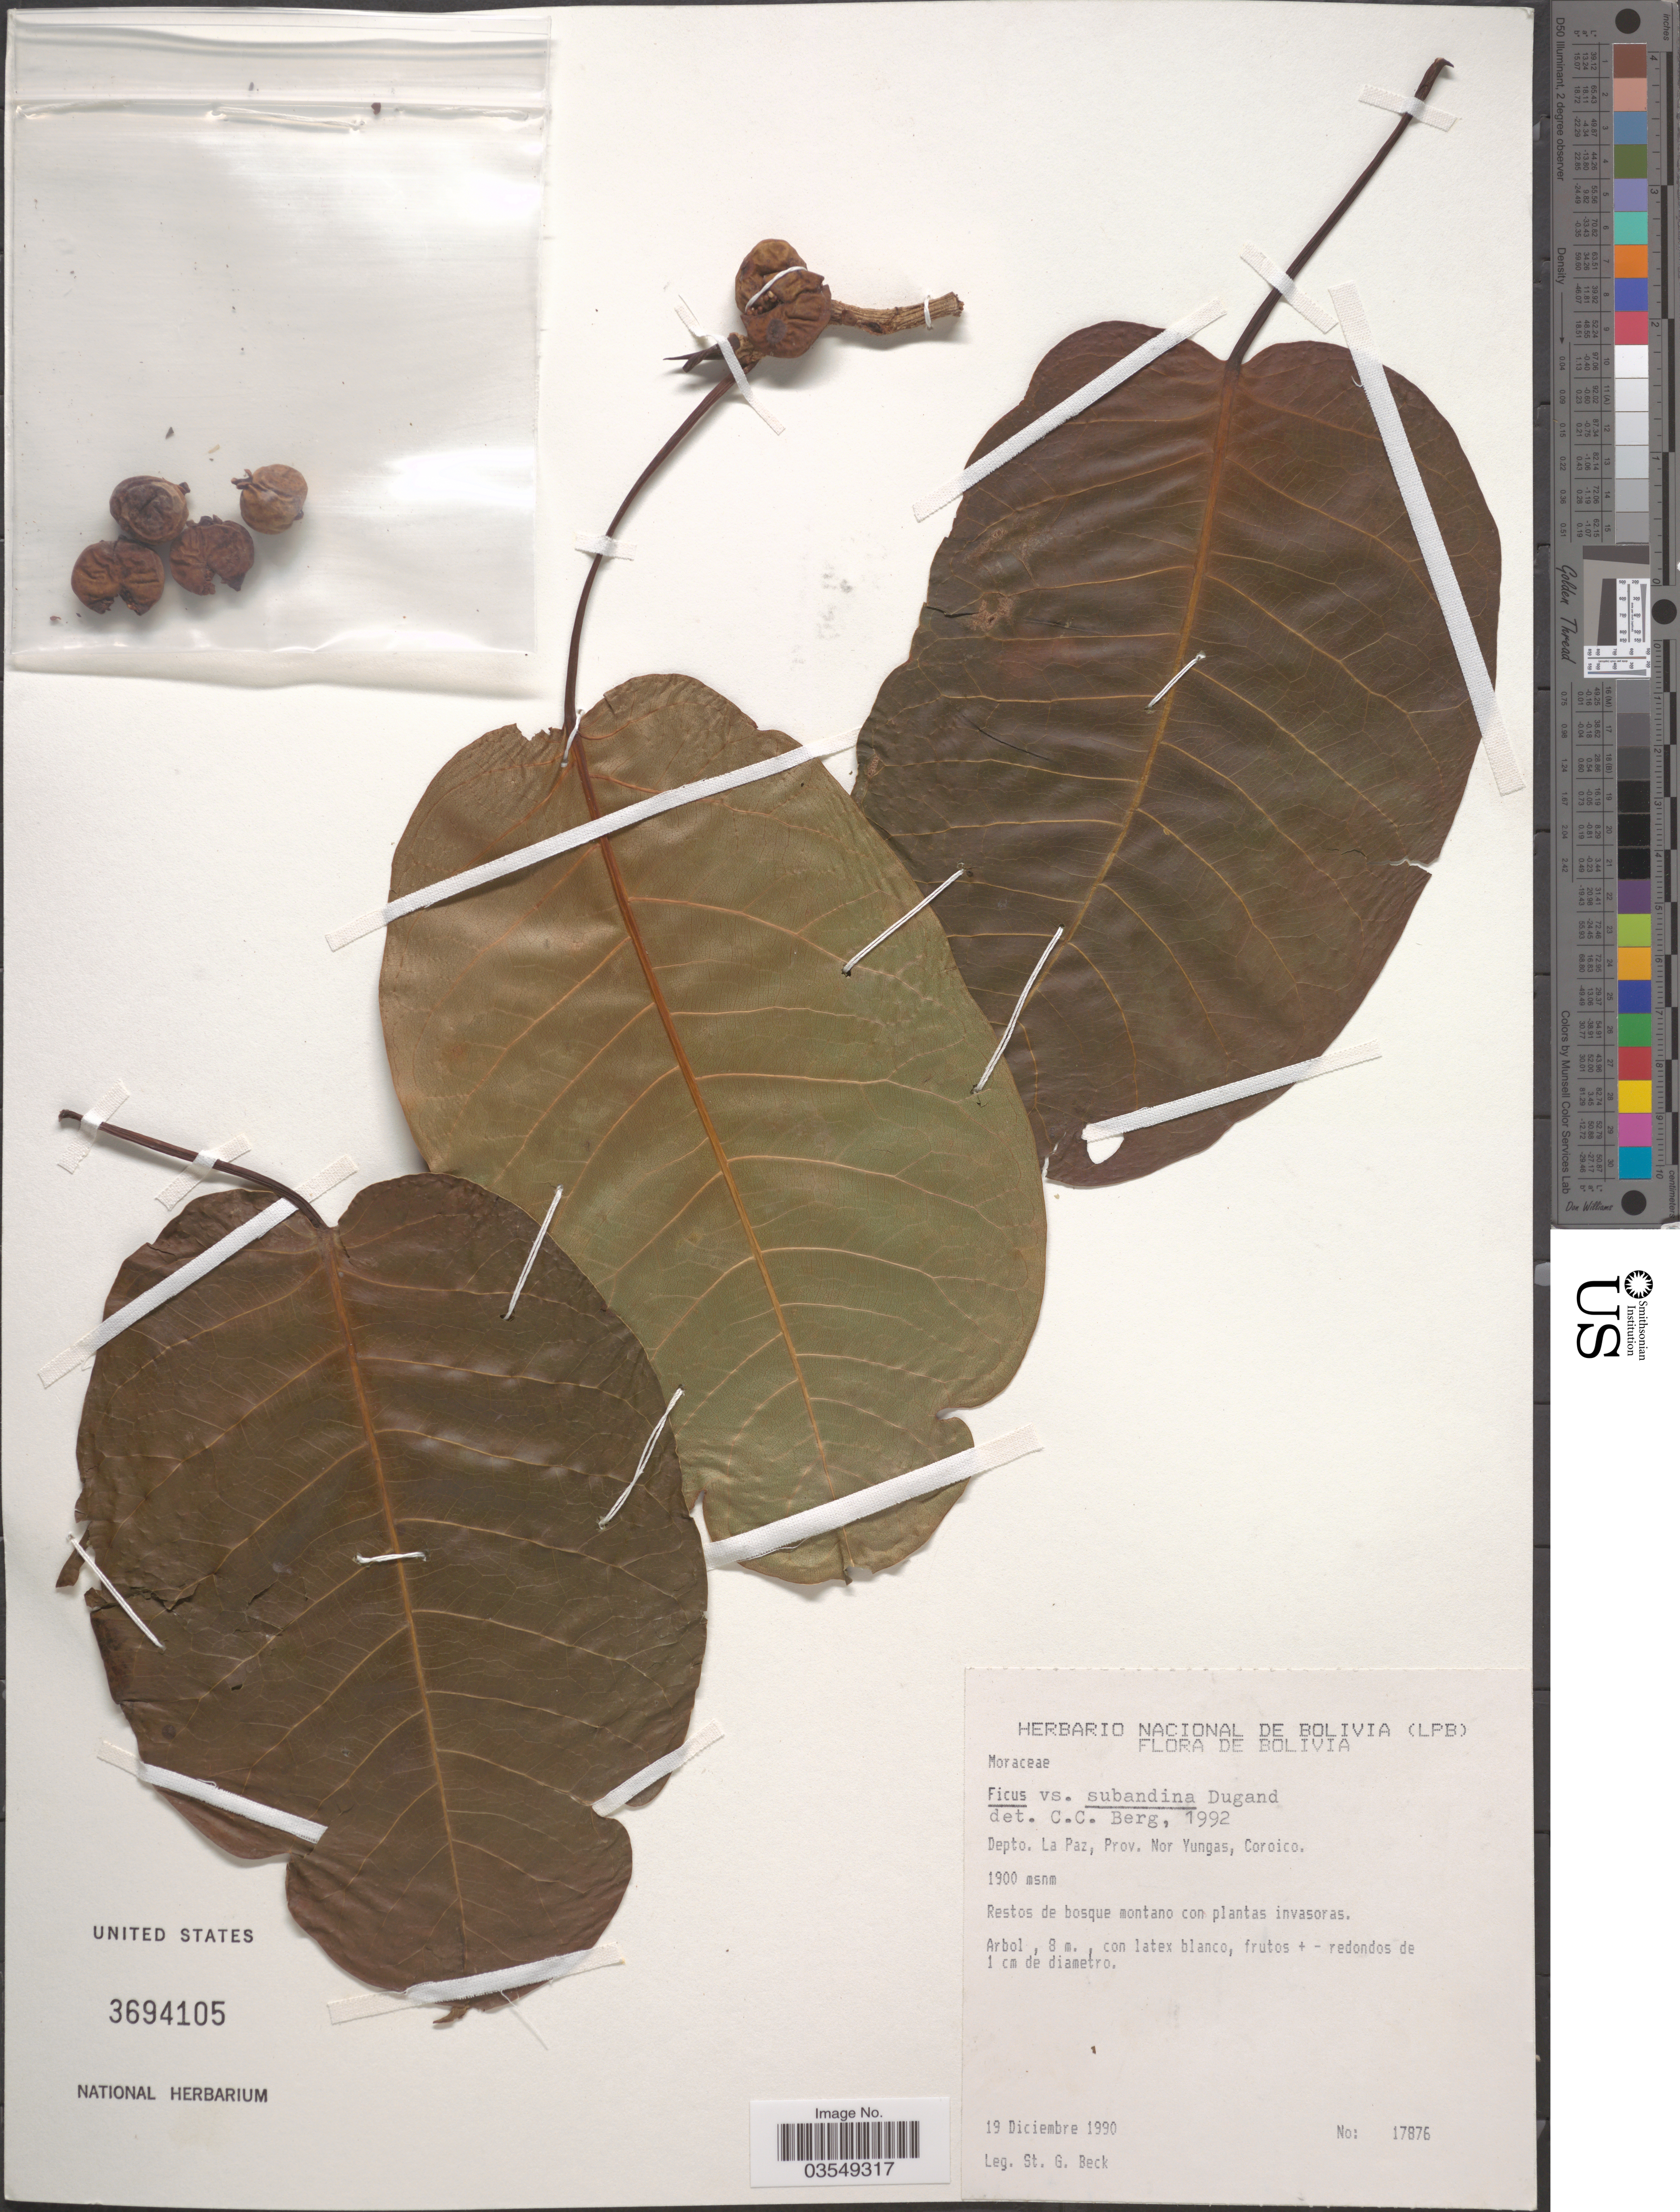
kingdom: Plantae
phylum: Tracheophyta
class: Magnoliopsida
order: Rosales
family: Moraceae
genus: Ficus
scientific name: Ficus subandina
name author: Dugand G.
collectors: S. Beck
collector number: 17876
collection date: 1990-12-19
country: Bolivia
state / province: La Paz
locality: Depto. La Paz, Prov. Nor Yungas, Coroico.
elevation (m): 1900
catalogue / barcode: US 3694105